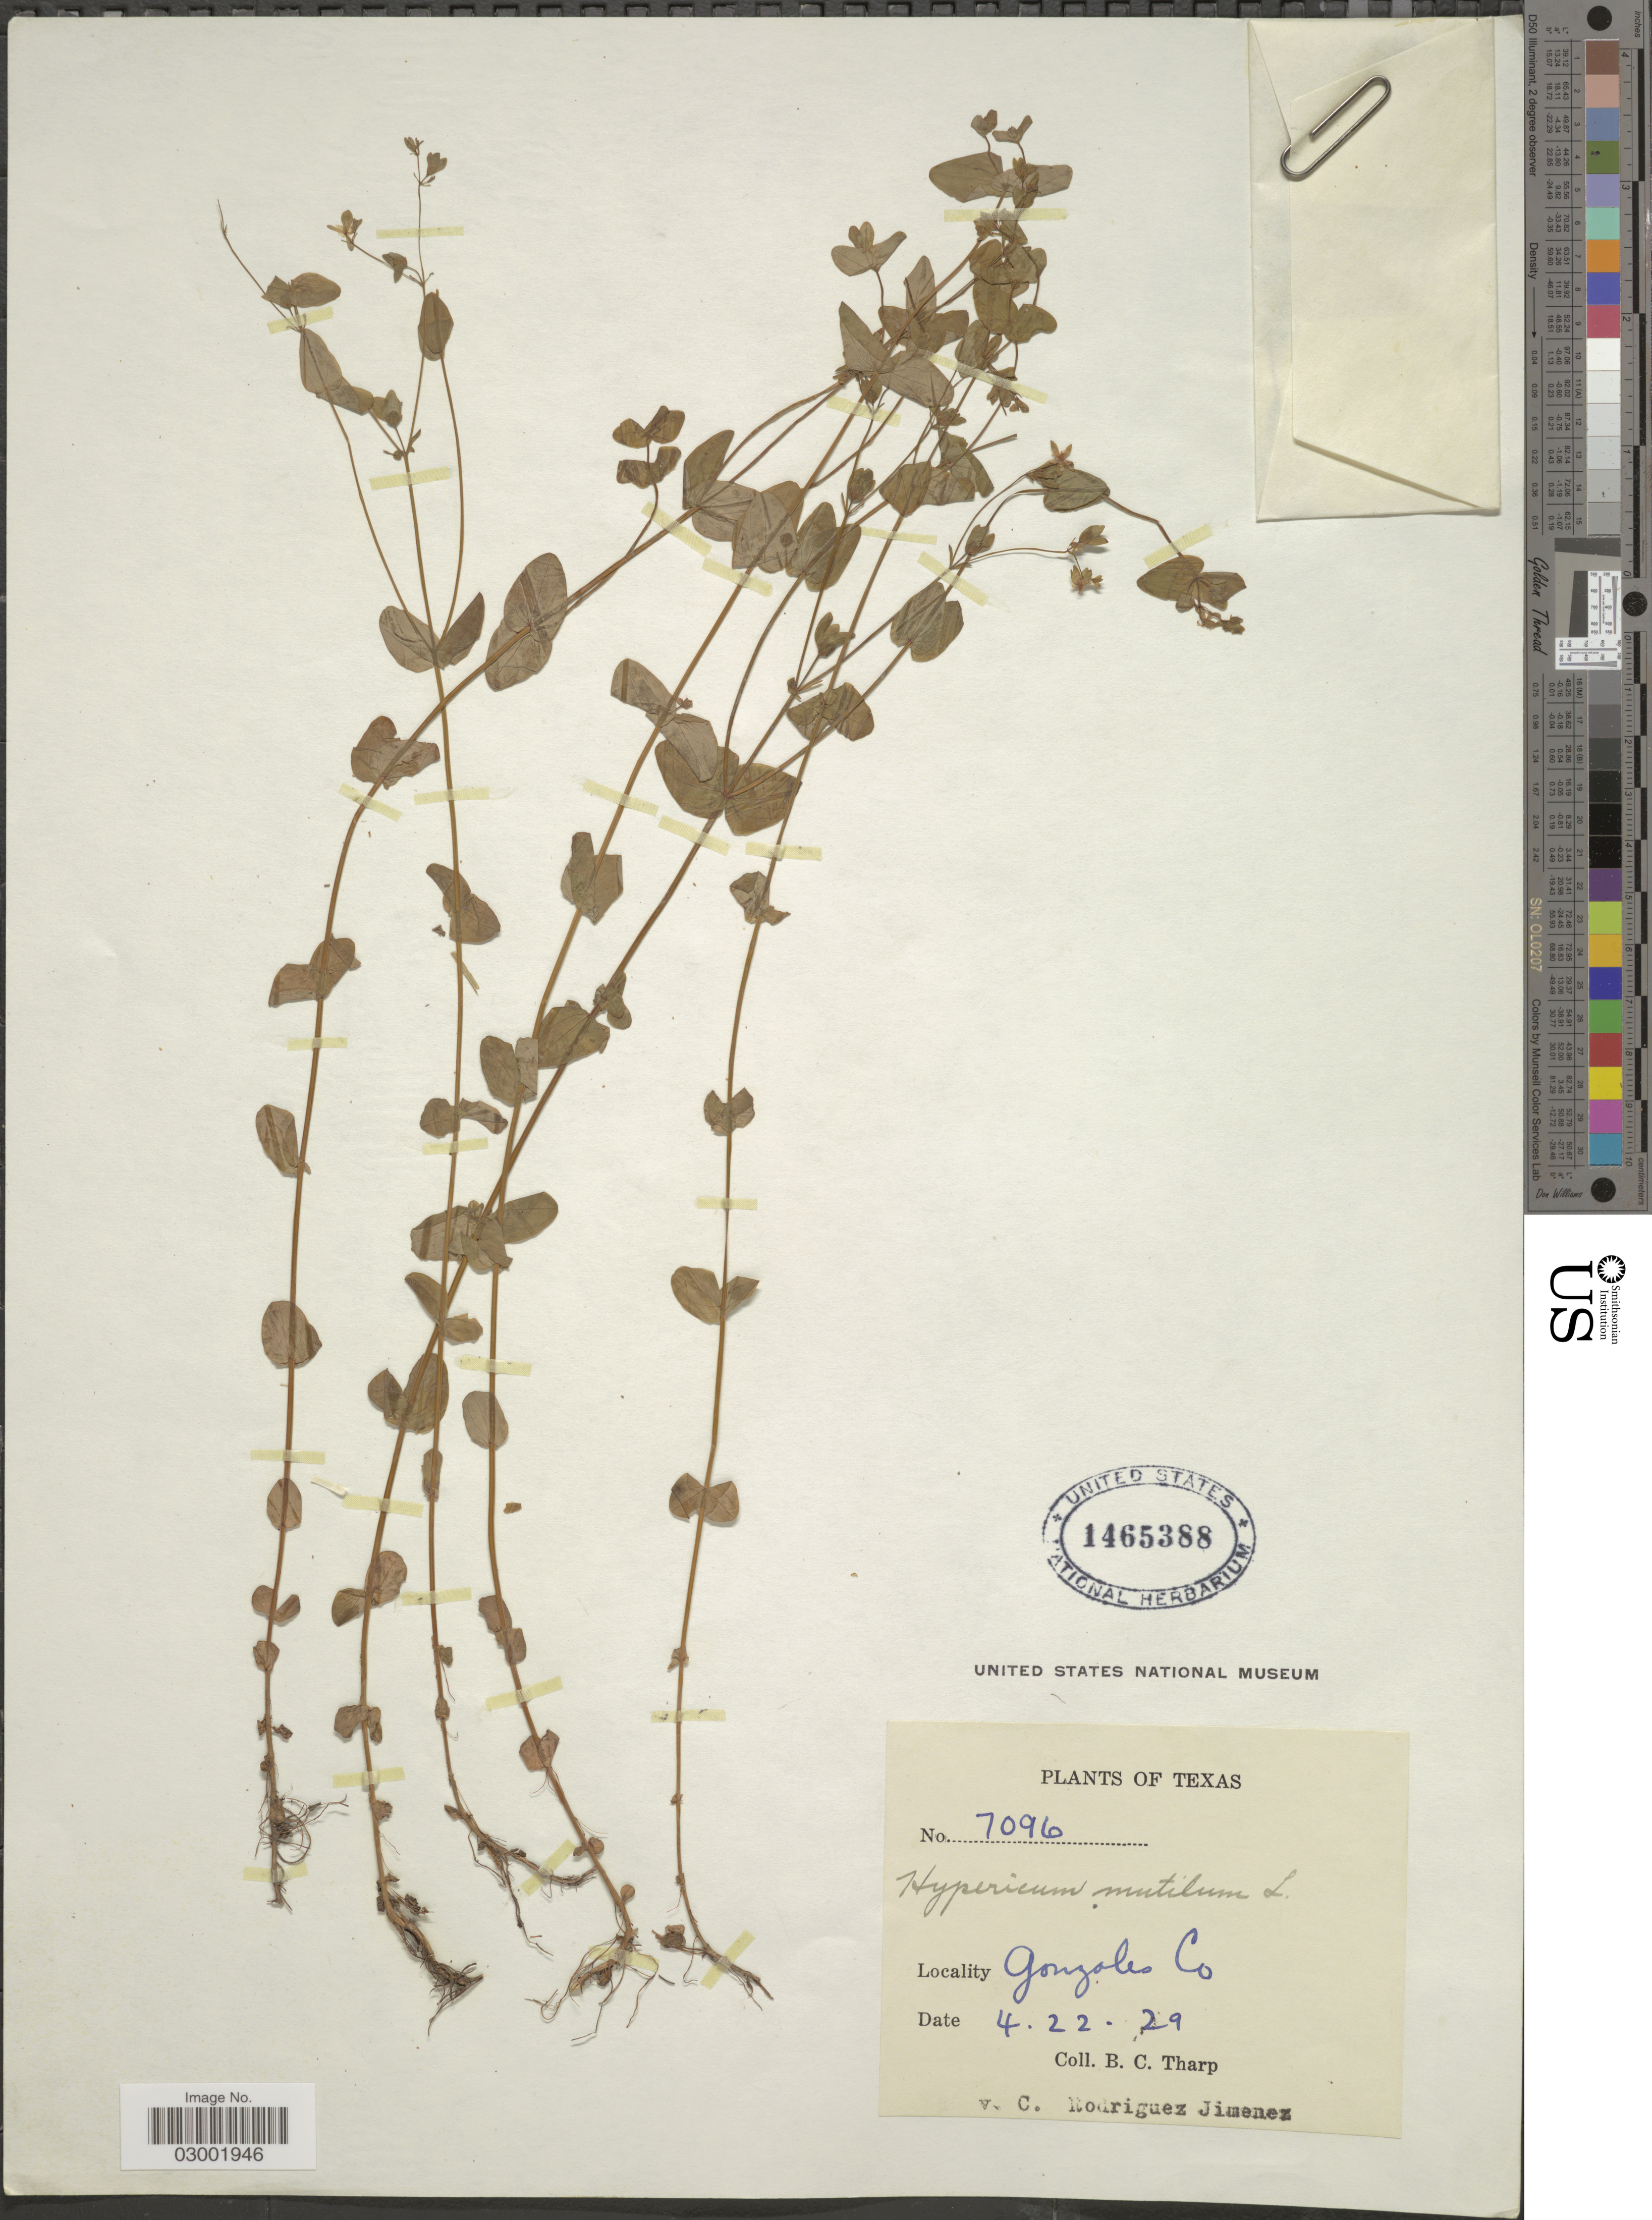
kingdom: Plantae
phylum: Tracheophyta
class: Magnoliopsida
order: Malpighiales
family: Hypericaceae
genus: Hypericum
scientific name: Hypericum mutilum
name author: L.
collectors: B. C. Tharp & C. Rodríguez Jiménez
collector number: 7096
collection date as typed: Transcribed d/m/y: 22/4/29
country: United States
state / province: Texas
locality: Gonzales Co.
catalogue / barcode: US 1465388